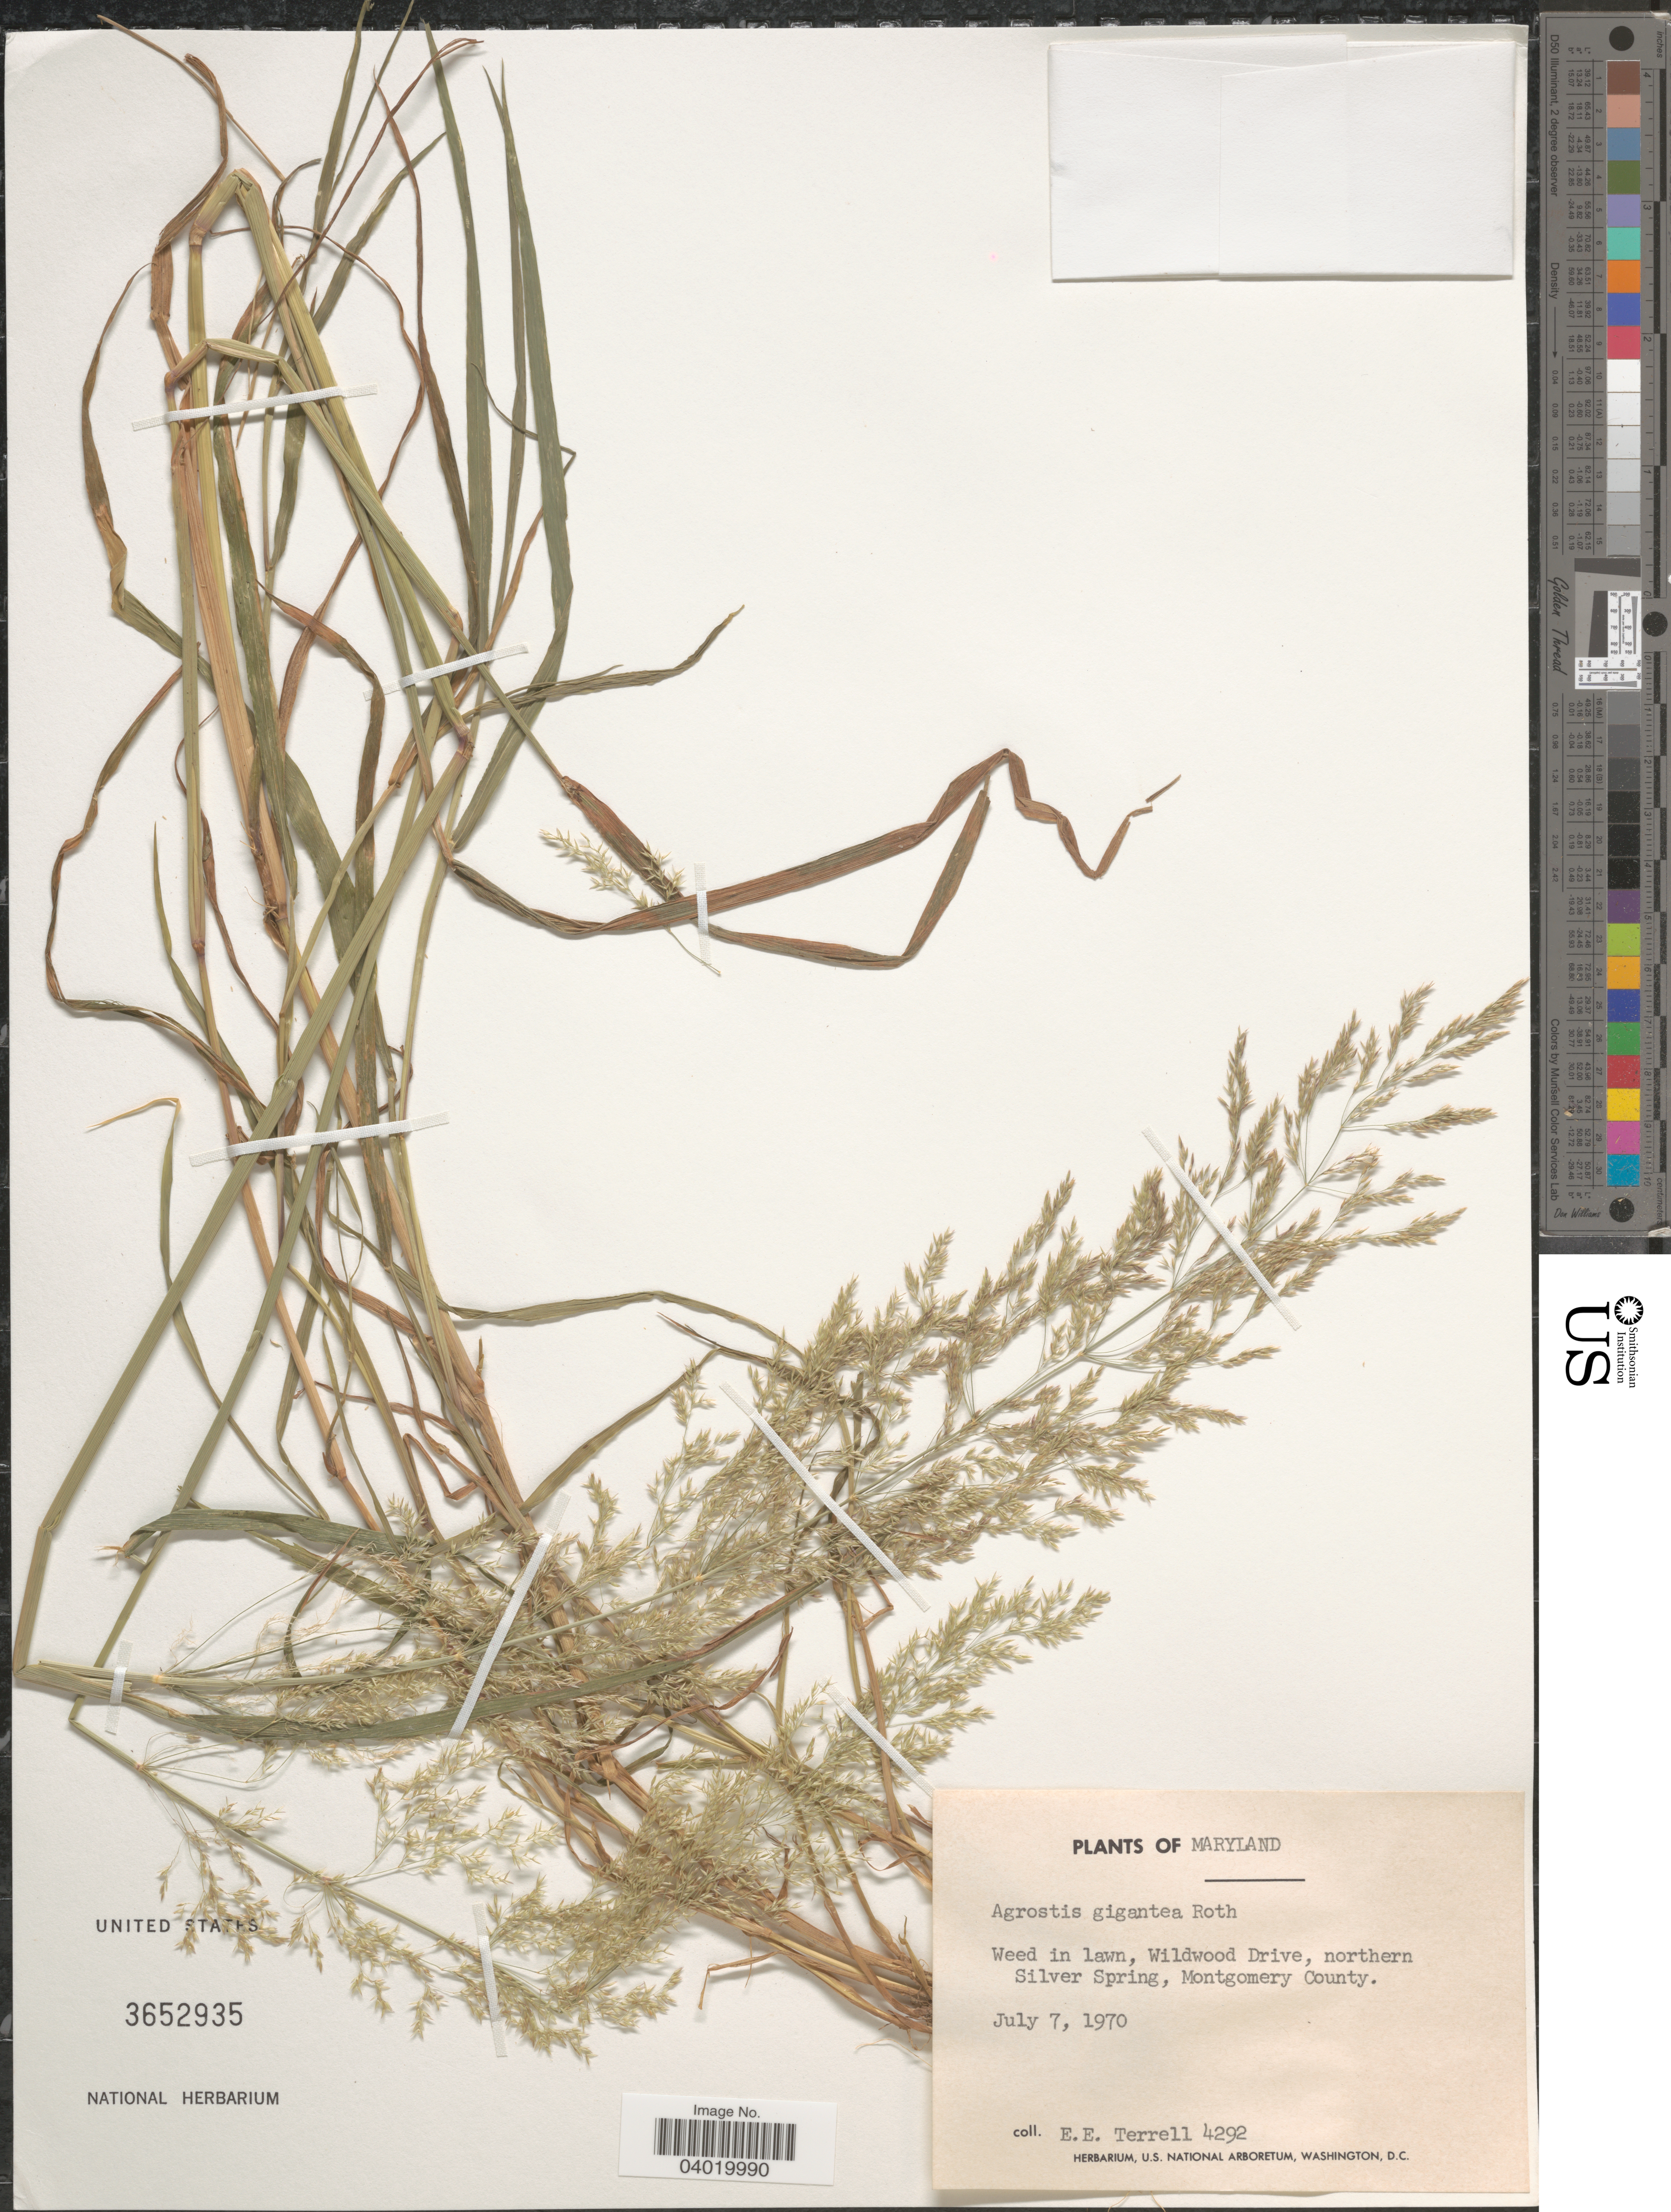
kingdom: Plantae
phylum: Tracheophyta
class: Liliopsida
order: Poales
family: Poaceae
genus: Agrostis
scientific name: Agrostis gigantea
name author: Roth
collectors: E. E. Terrell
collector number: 4292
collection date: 1970-07-07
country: United States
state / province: Maryland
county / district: Montgomery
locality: In lawn, Wildwood Drive, northern Silver Spring, Montgomery County.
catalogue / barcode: US 3652935